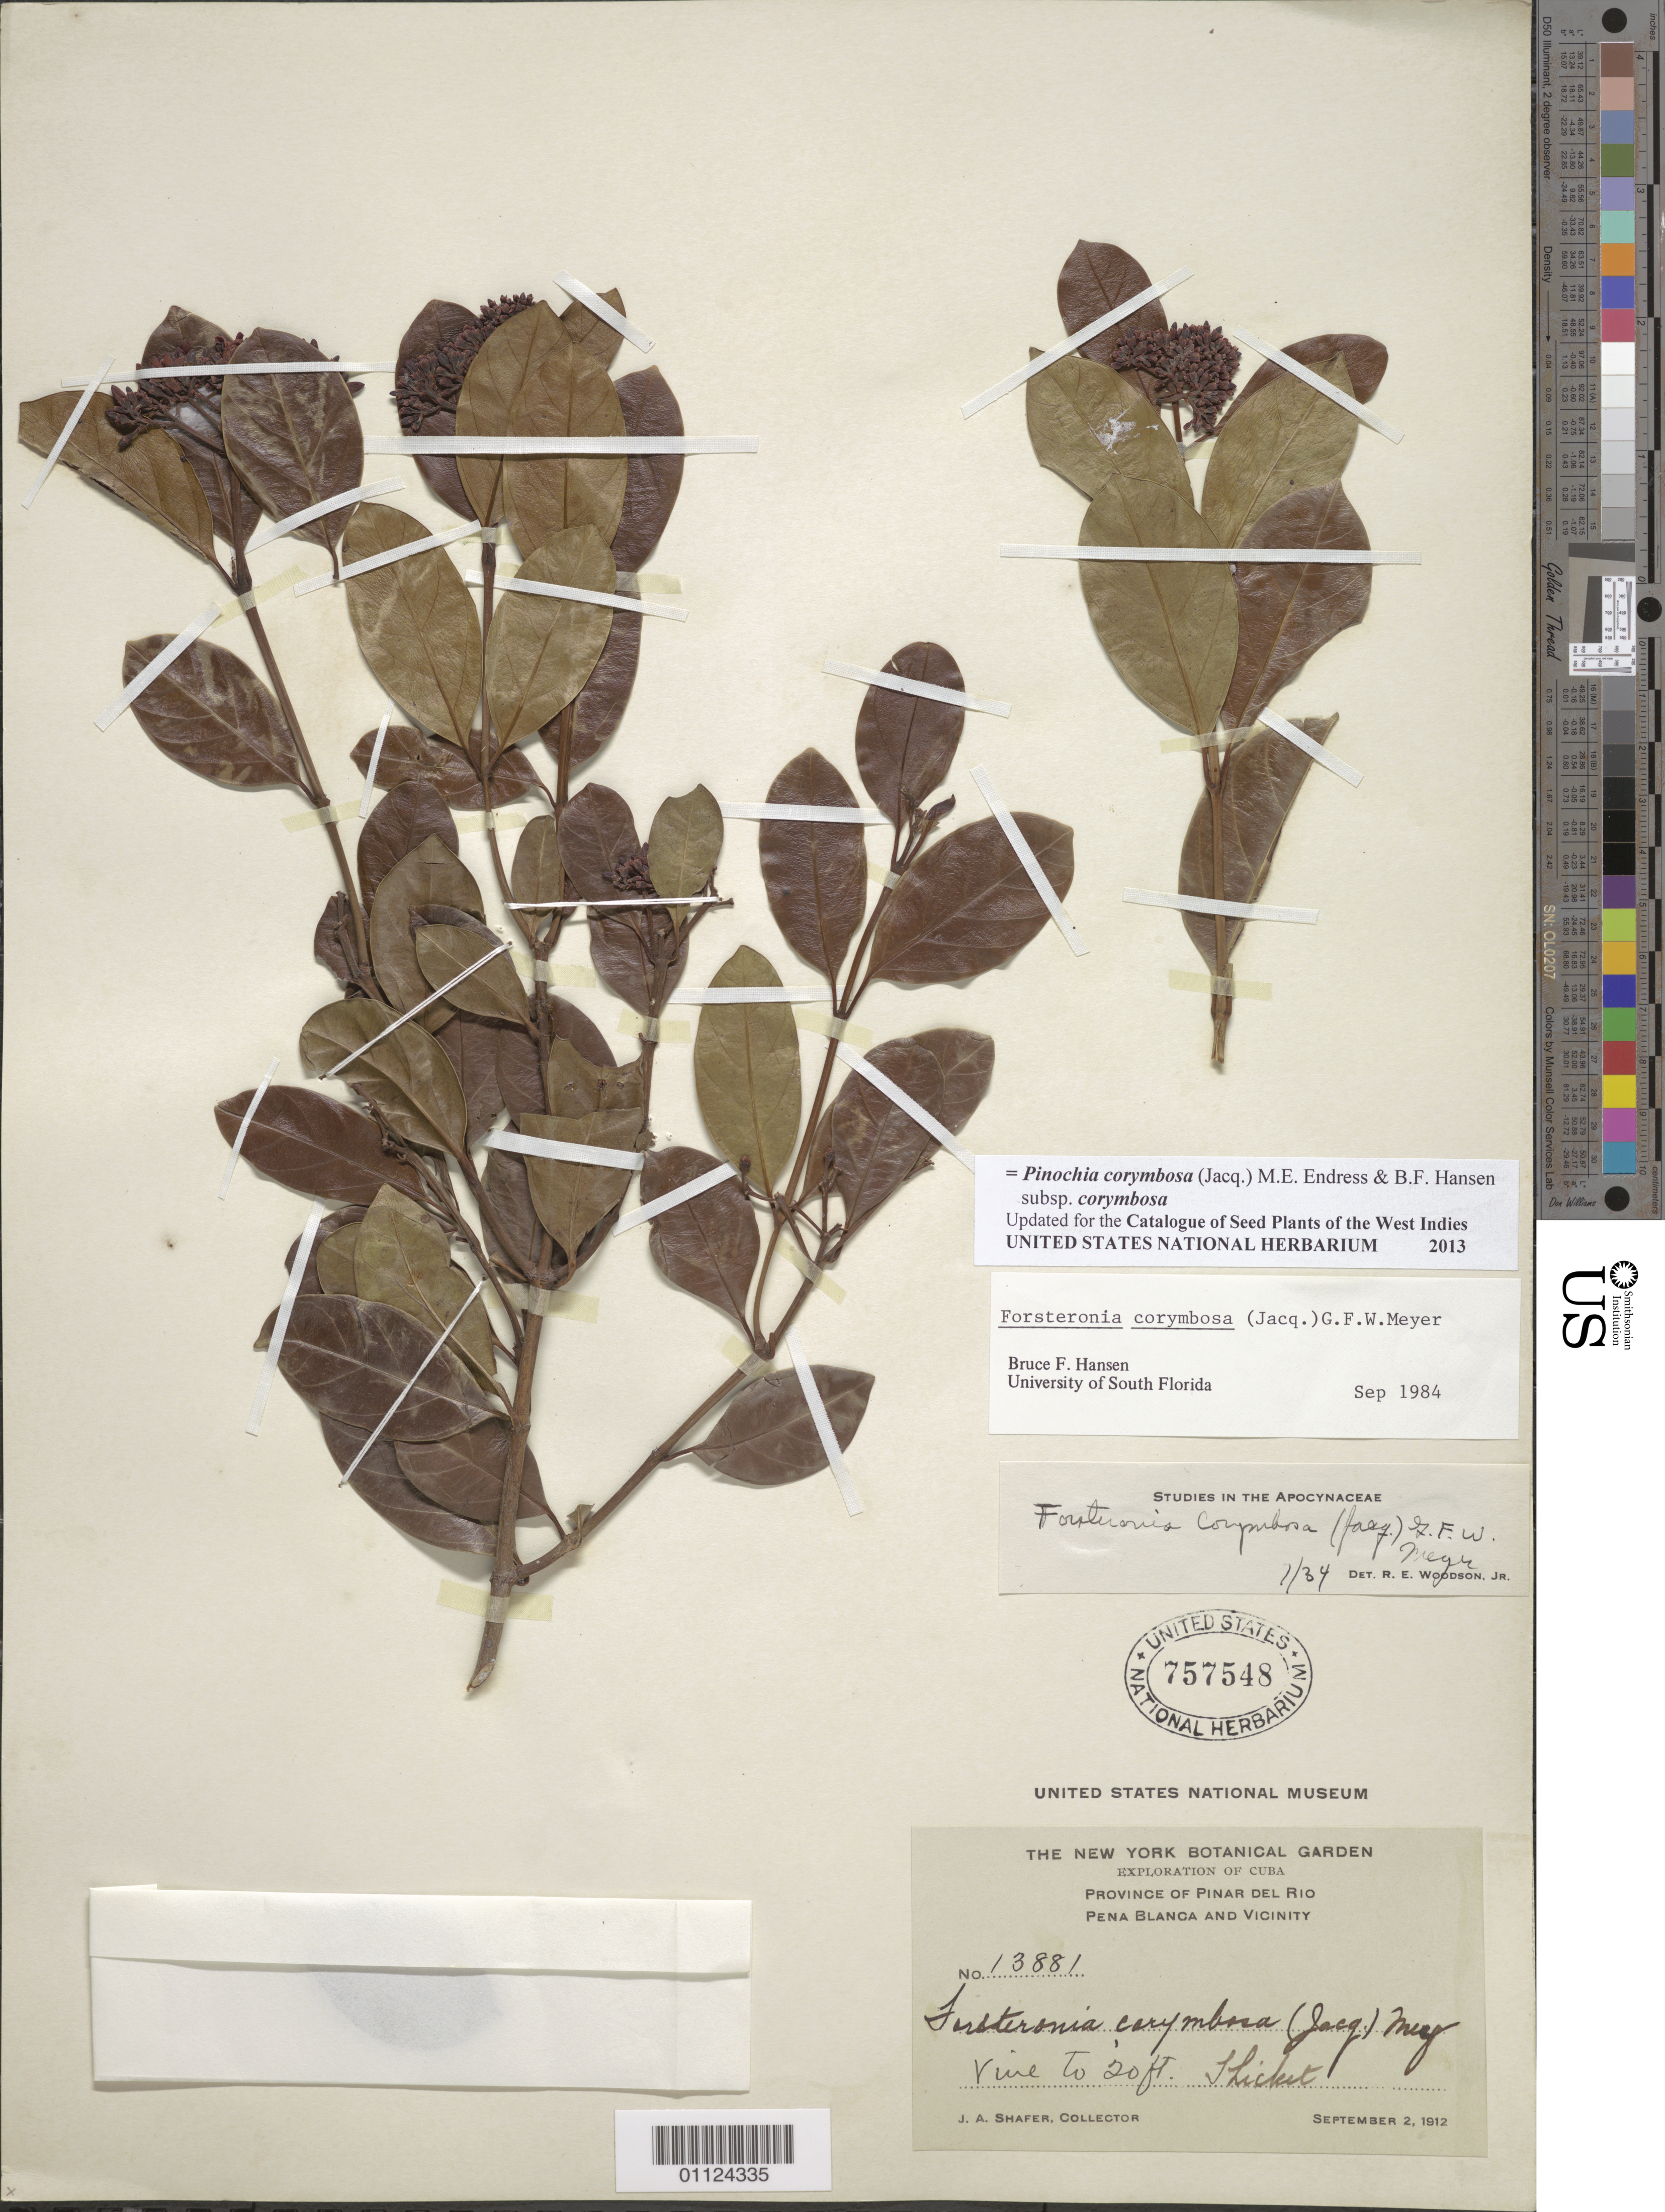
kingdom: Plantae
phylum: Tracheophyta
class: Magnoliopsida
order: Gentianales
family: Apocynaceae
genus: Pinochia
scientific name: Pinochia corymbosa subsp. corymbosa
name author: (Jacq.) M.E. Endress & B.F. Hansen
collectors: J. A. Shafer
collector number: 13881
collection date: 1912-09-02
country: Cuba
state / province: Pinar del Rio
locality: Pena Blanca and vicinity.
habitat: Thicket.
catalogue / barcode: US 757548